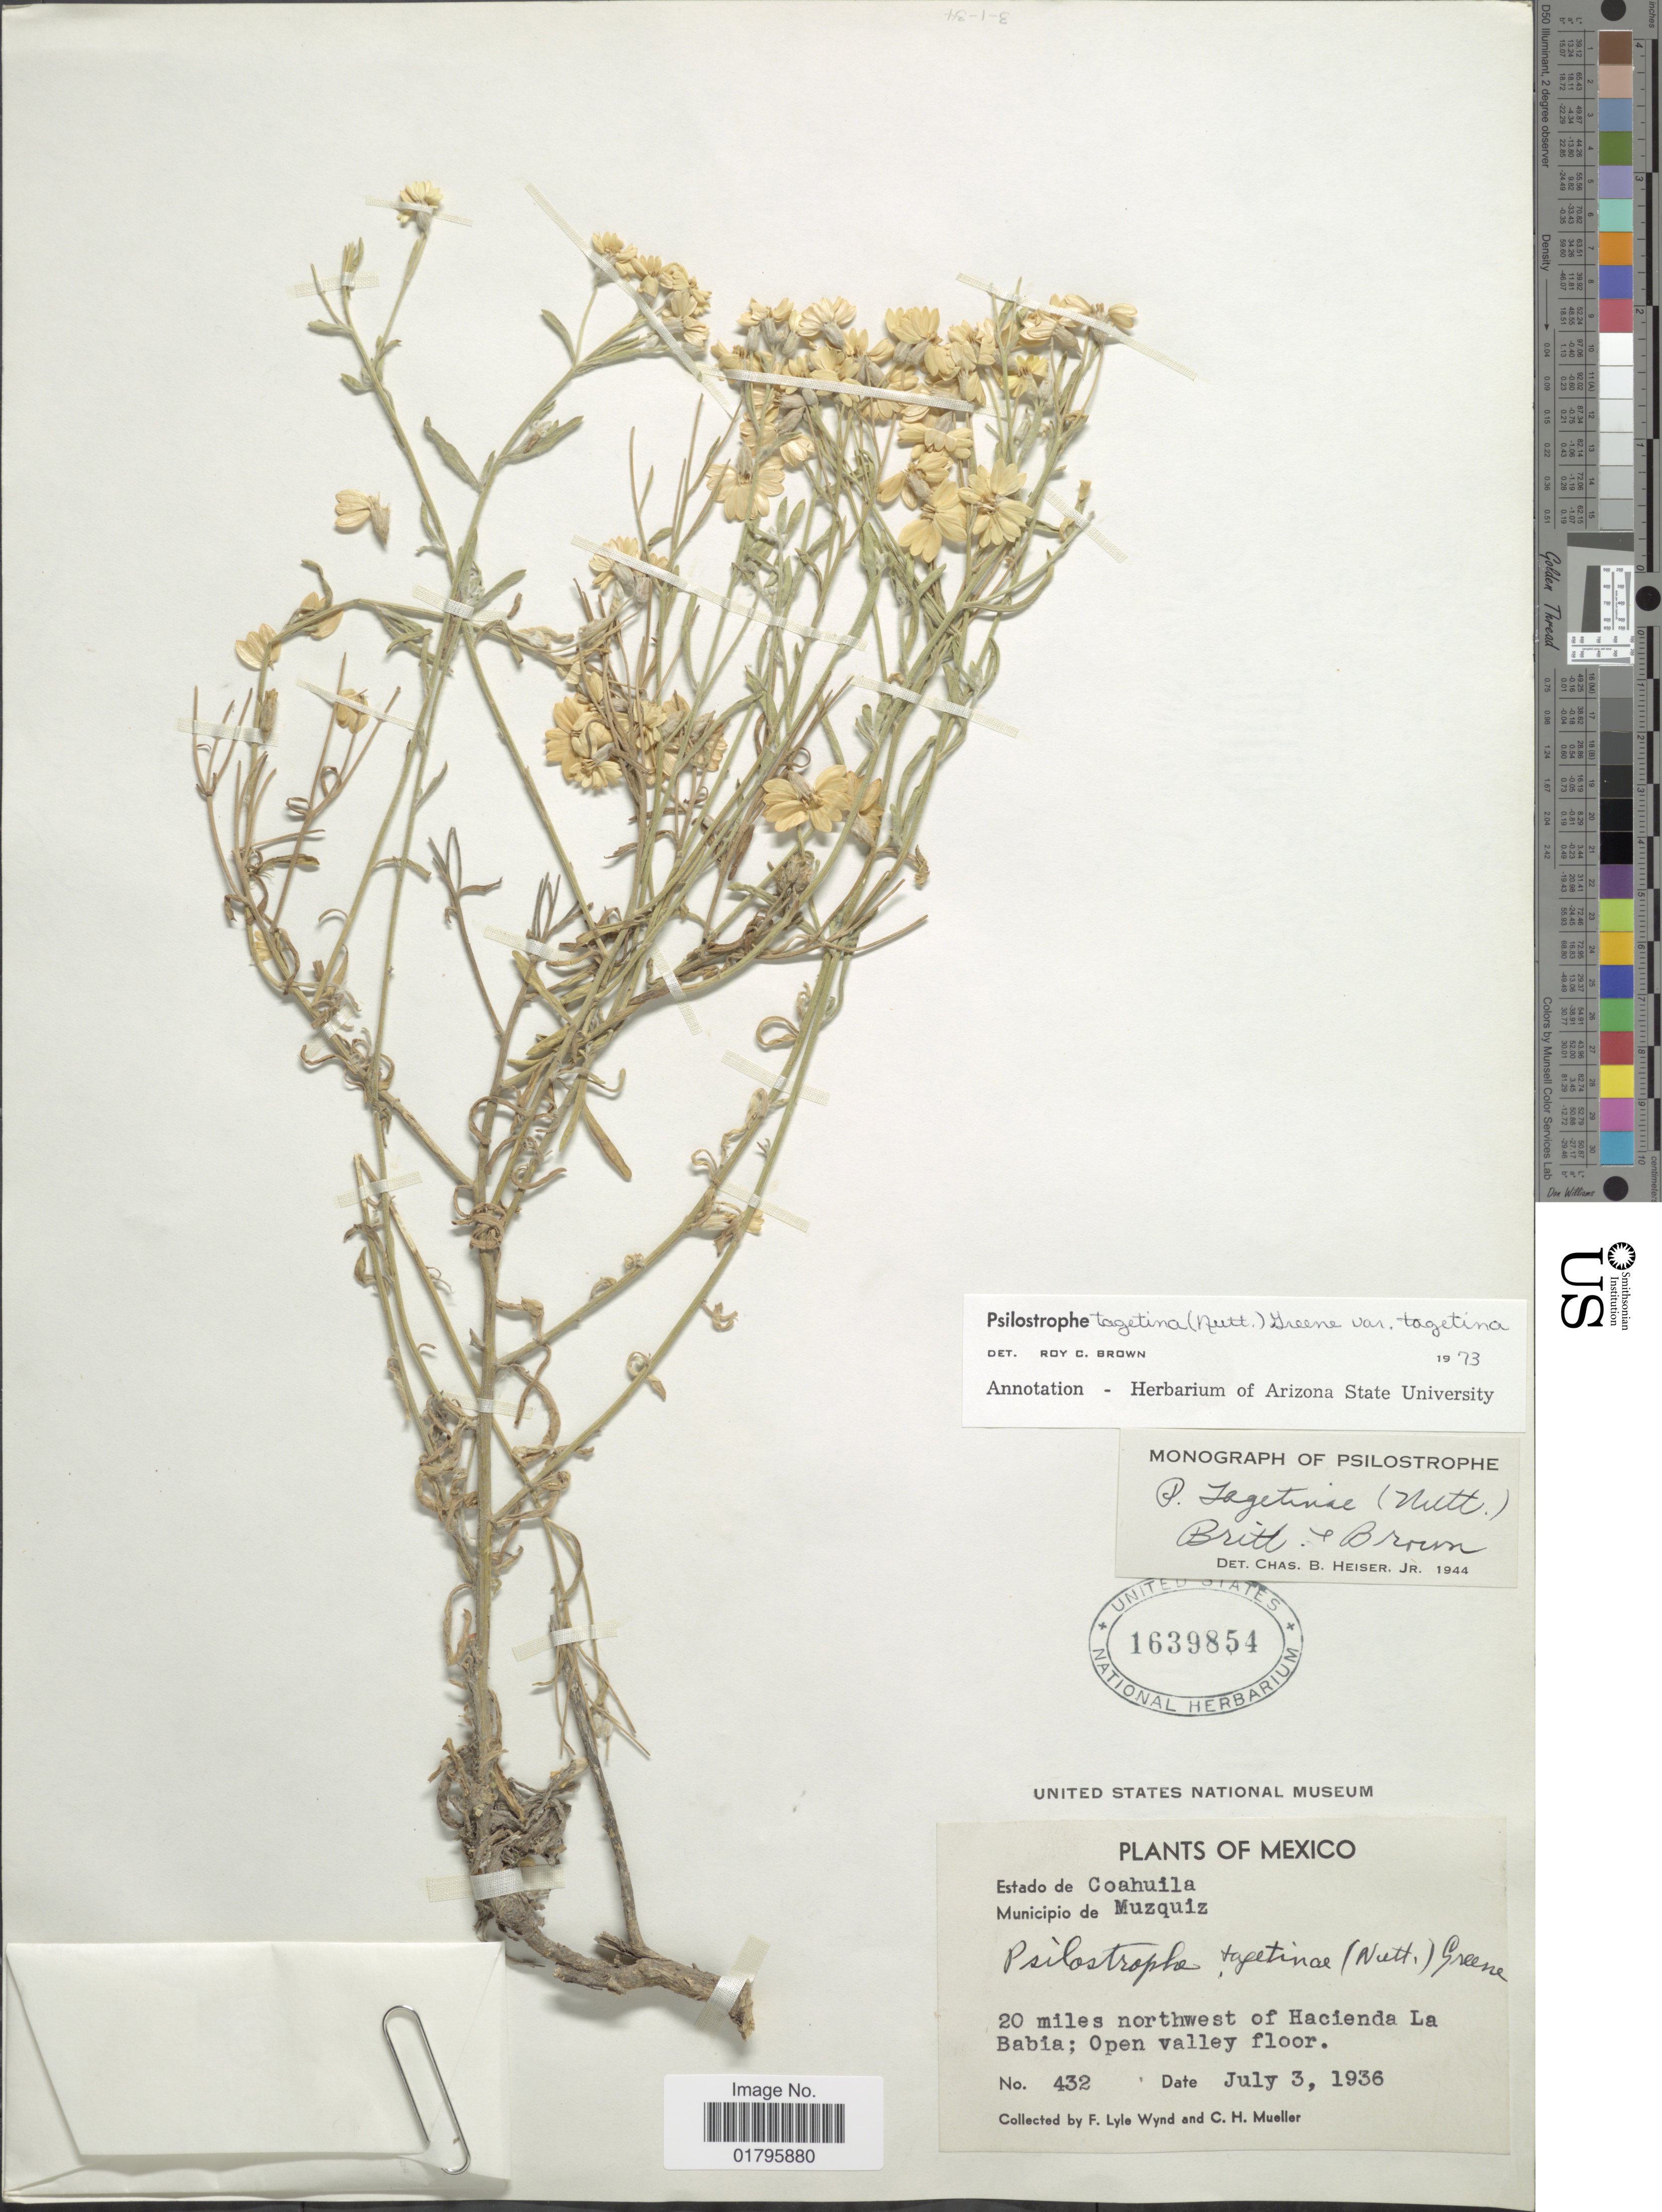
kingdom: Plantae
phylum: Tracheophyta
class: Magnoliopsida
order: Asterales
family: Asteraceae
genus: Psilostrophe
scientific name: Psilostrophe tagetina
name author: (Nutt.) Greene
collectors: F. L. Wynd & C. H. Mueller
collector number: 432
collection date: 1936-07-03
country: Mexico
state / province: Coahuila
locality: Estado de Coahuila, Municipio de Muzquiz, 20 miles northwest of Hacienda La Babia; Open valley floor.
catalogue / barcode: US 1639854